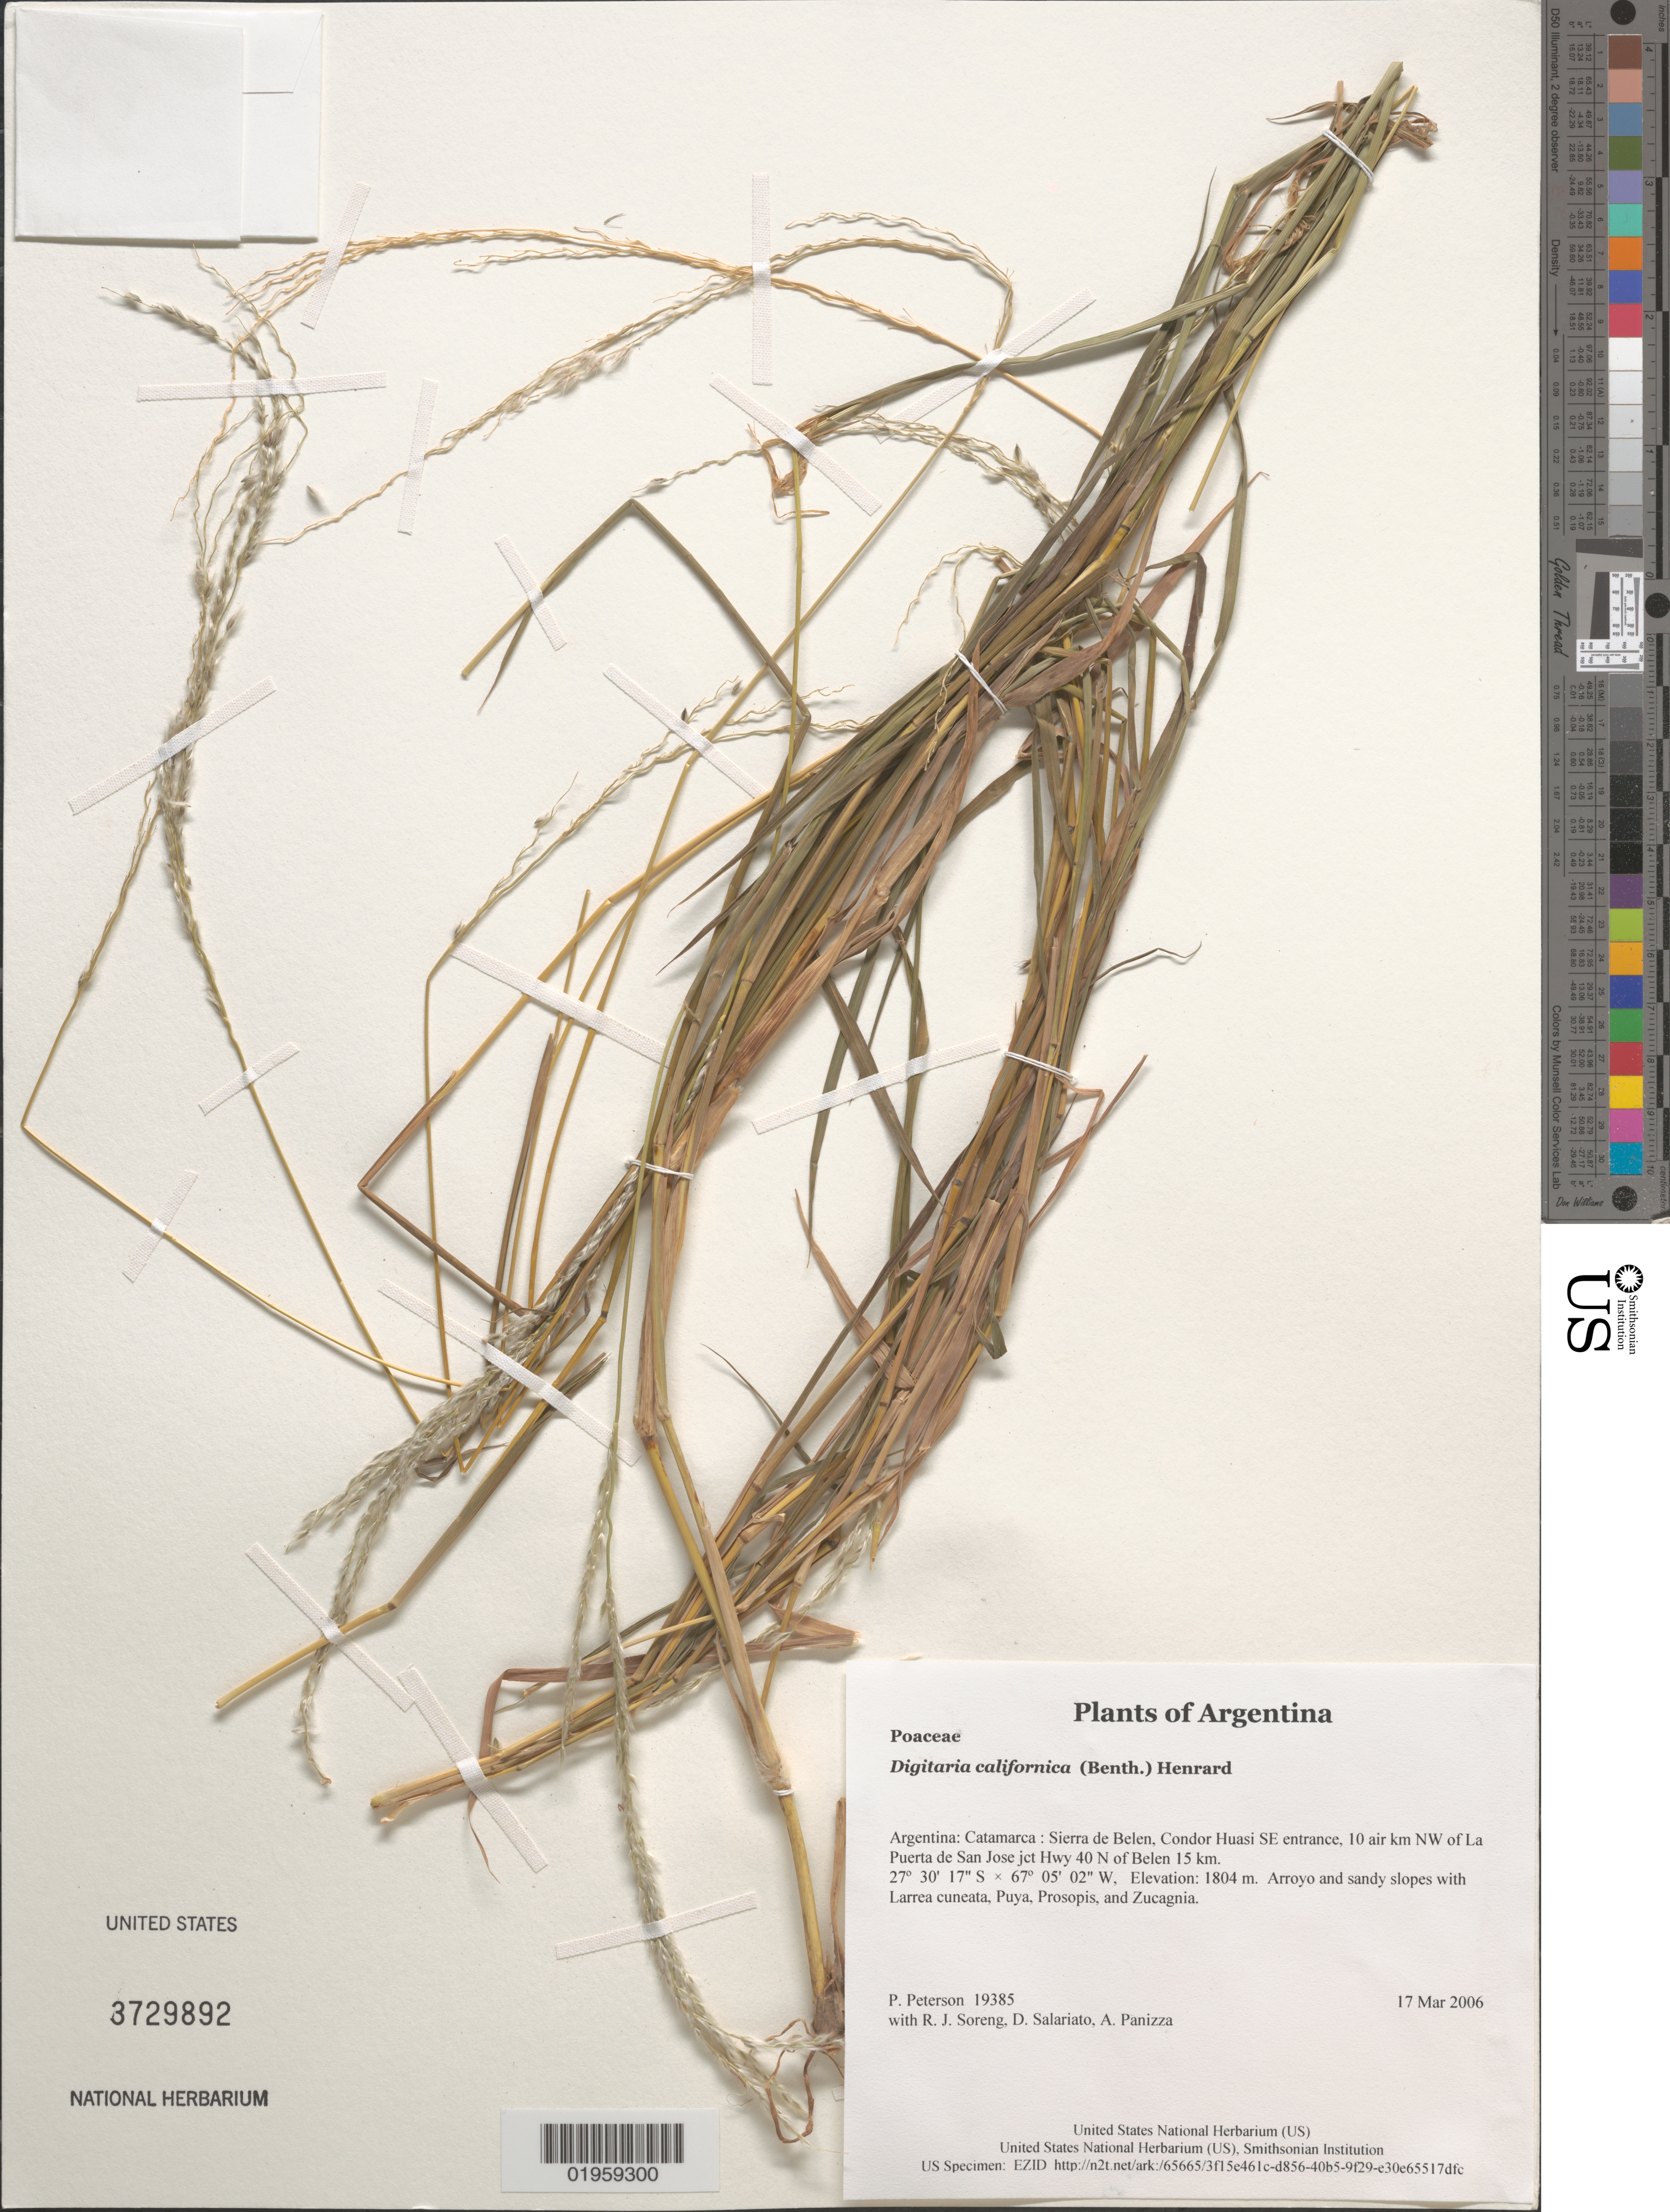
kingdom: Plantae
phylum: Tracheophyta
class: Liliopsida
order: Poales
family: Poaceae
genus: Digitaria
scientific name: Digitaria californica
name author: (Benth.) Henr.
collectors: P. M. Peterson, R. J. Soreng, D. Salariato & A. Panizza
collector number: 19385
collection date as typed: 17 Mar 2006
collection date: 2006-03-17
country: Argentina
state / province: Catamarca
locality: Sierra de Belen, Condor Huasi SE entrance, 10 air km NW of La Puerta de San Jose jct Hwy 40 N of Belen 15 km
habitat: Arroyo and sandy slopes with Larrea cuneata, Puya, Prosopis, and Zucagnia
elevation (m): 1804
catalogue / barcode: US 3729892